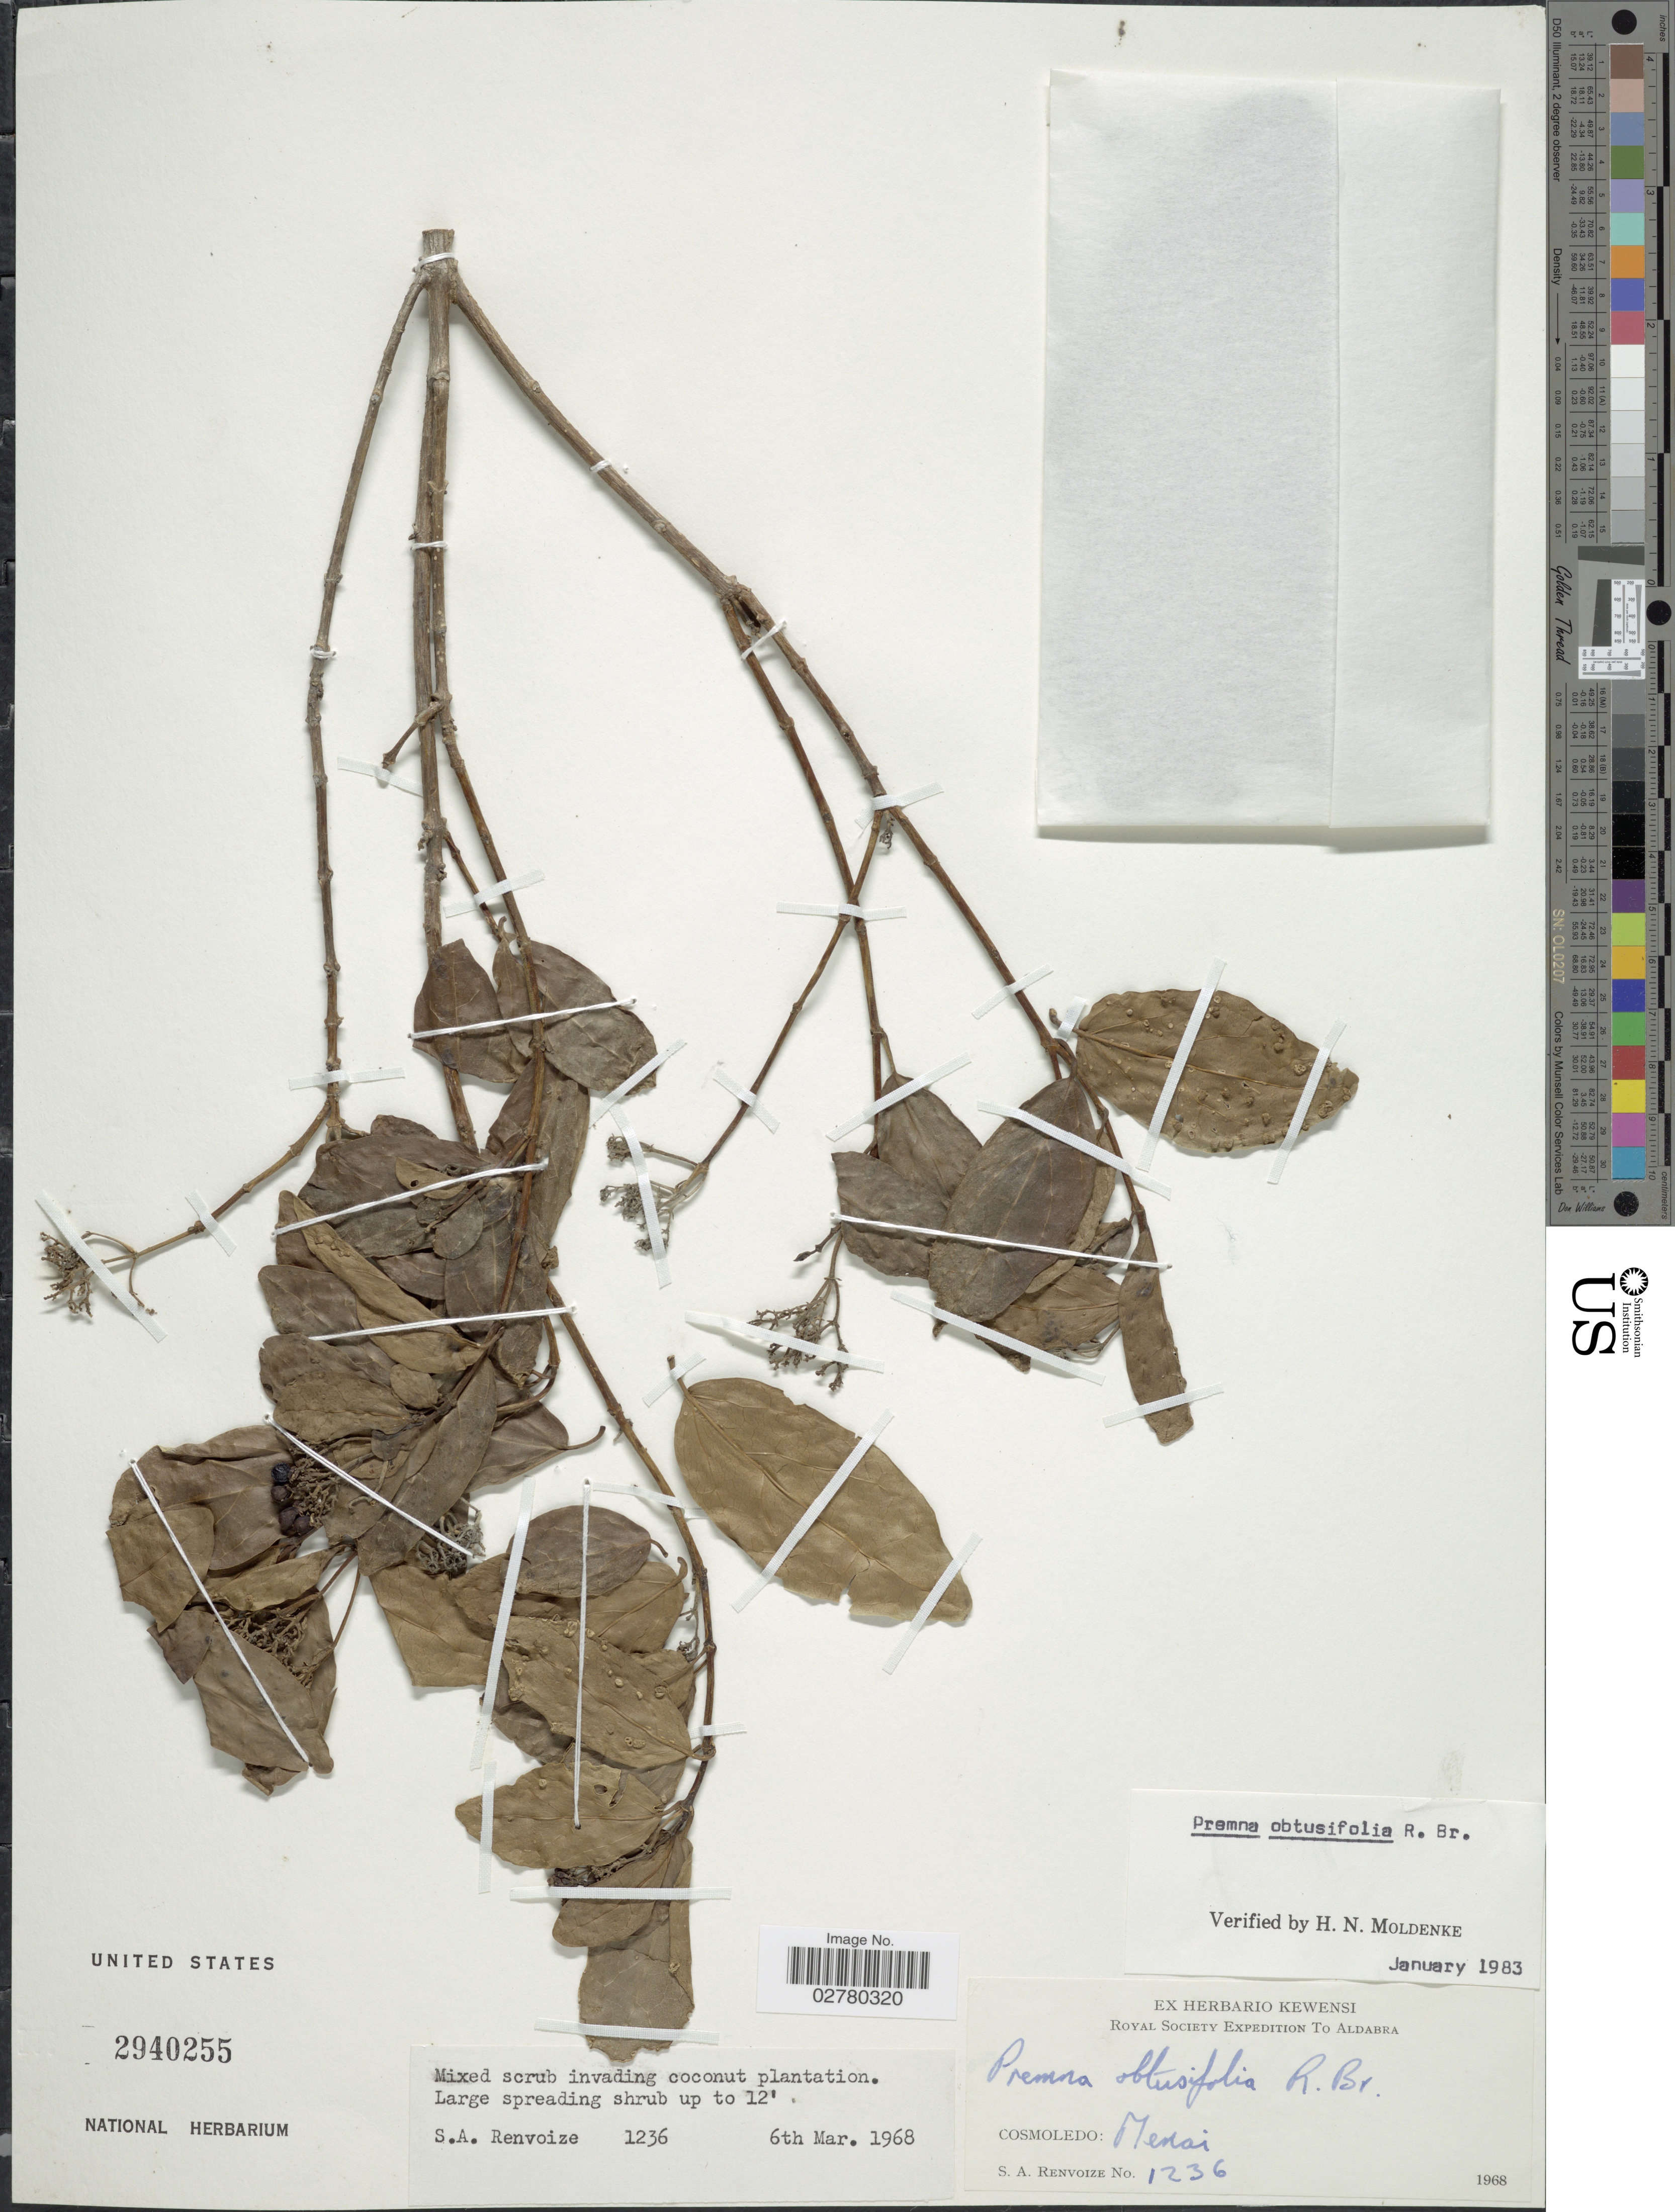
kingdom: Plantae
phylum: Tracheophyta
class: Magnoliopsida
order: Lamiales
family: Lamiaceae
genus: Premna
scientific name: Premna obtusifolia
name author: R. Br.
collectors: S. A. Renvoize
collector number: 1236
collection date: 1968-03-06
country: Seychelles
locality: Aldabra, Cosmoledo, Menai.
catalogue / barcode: US 2940255